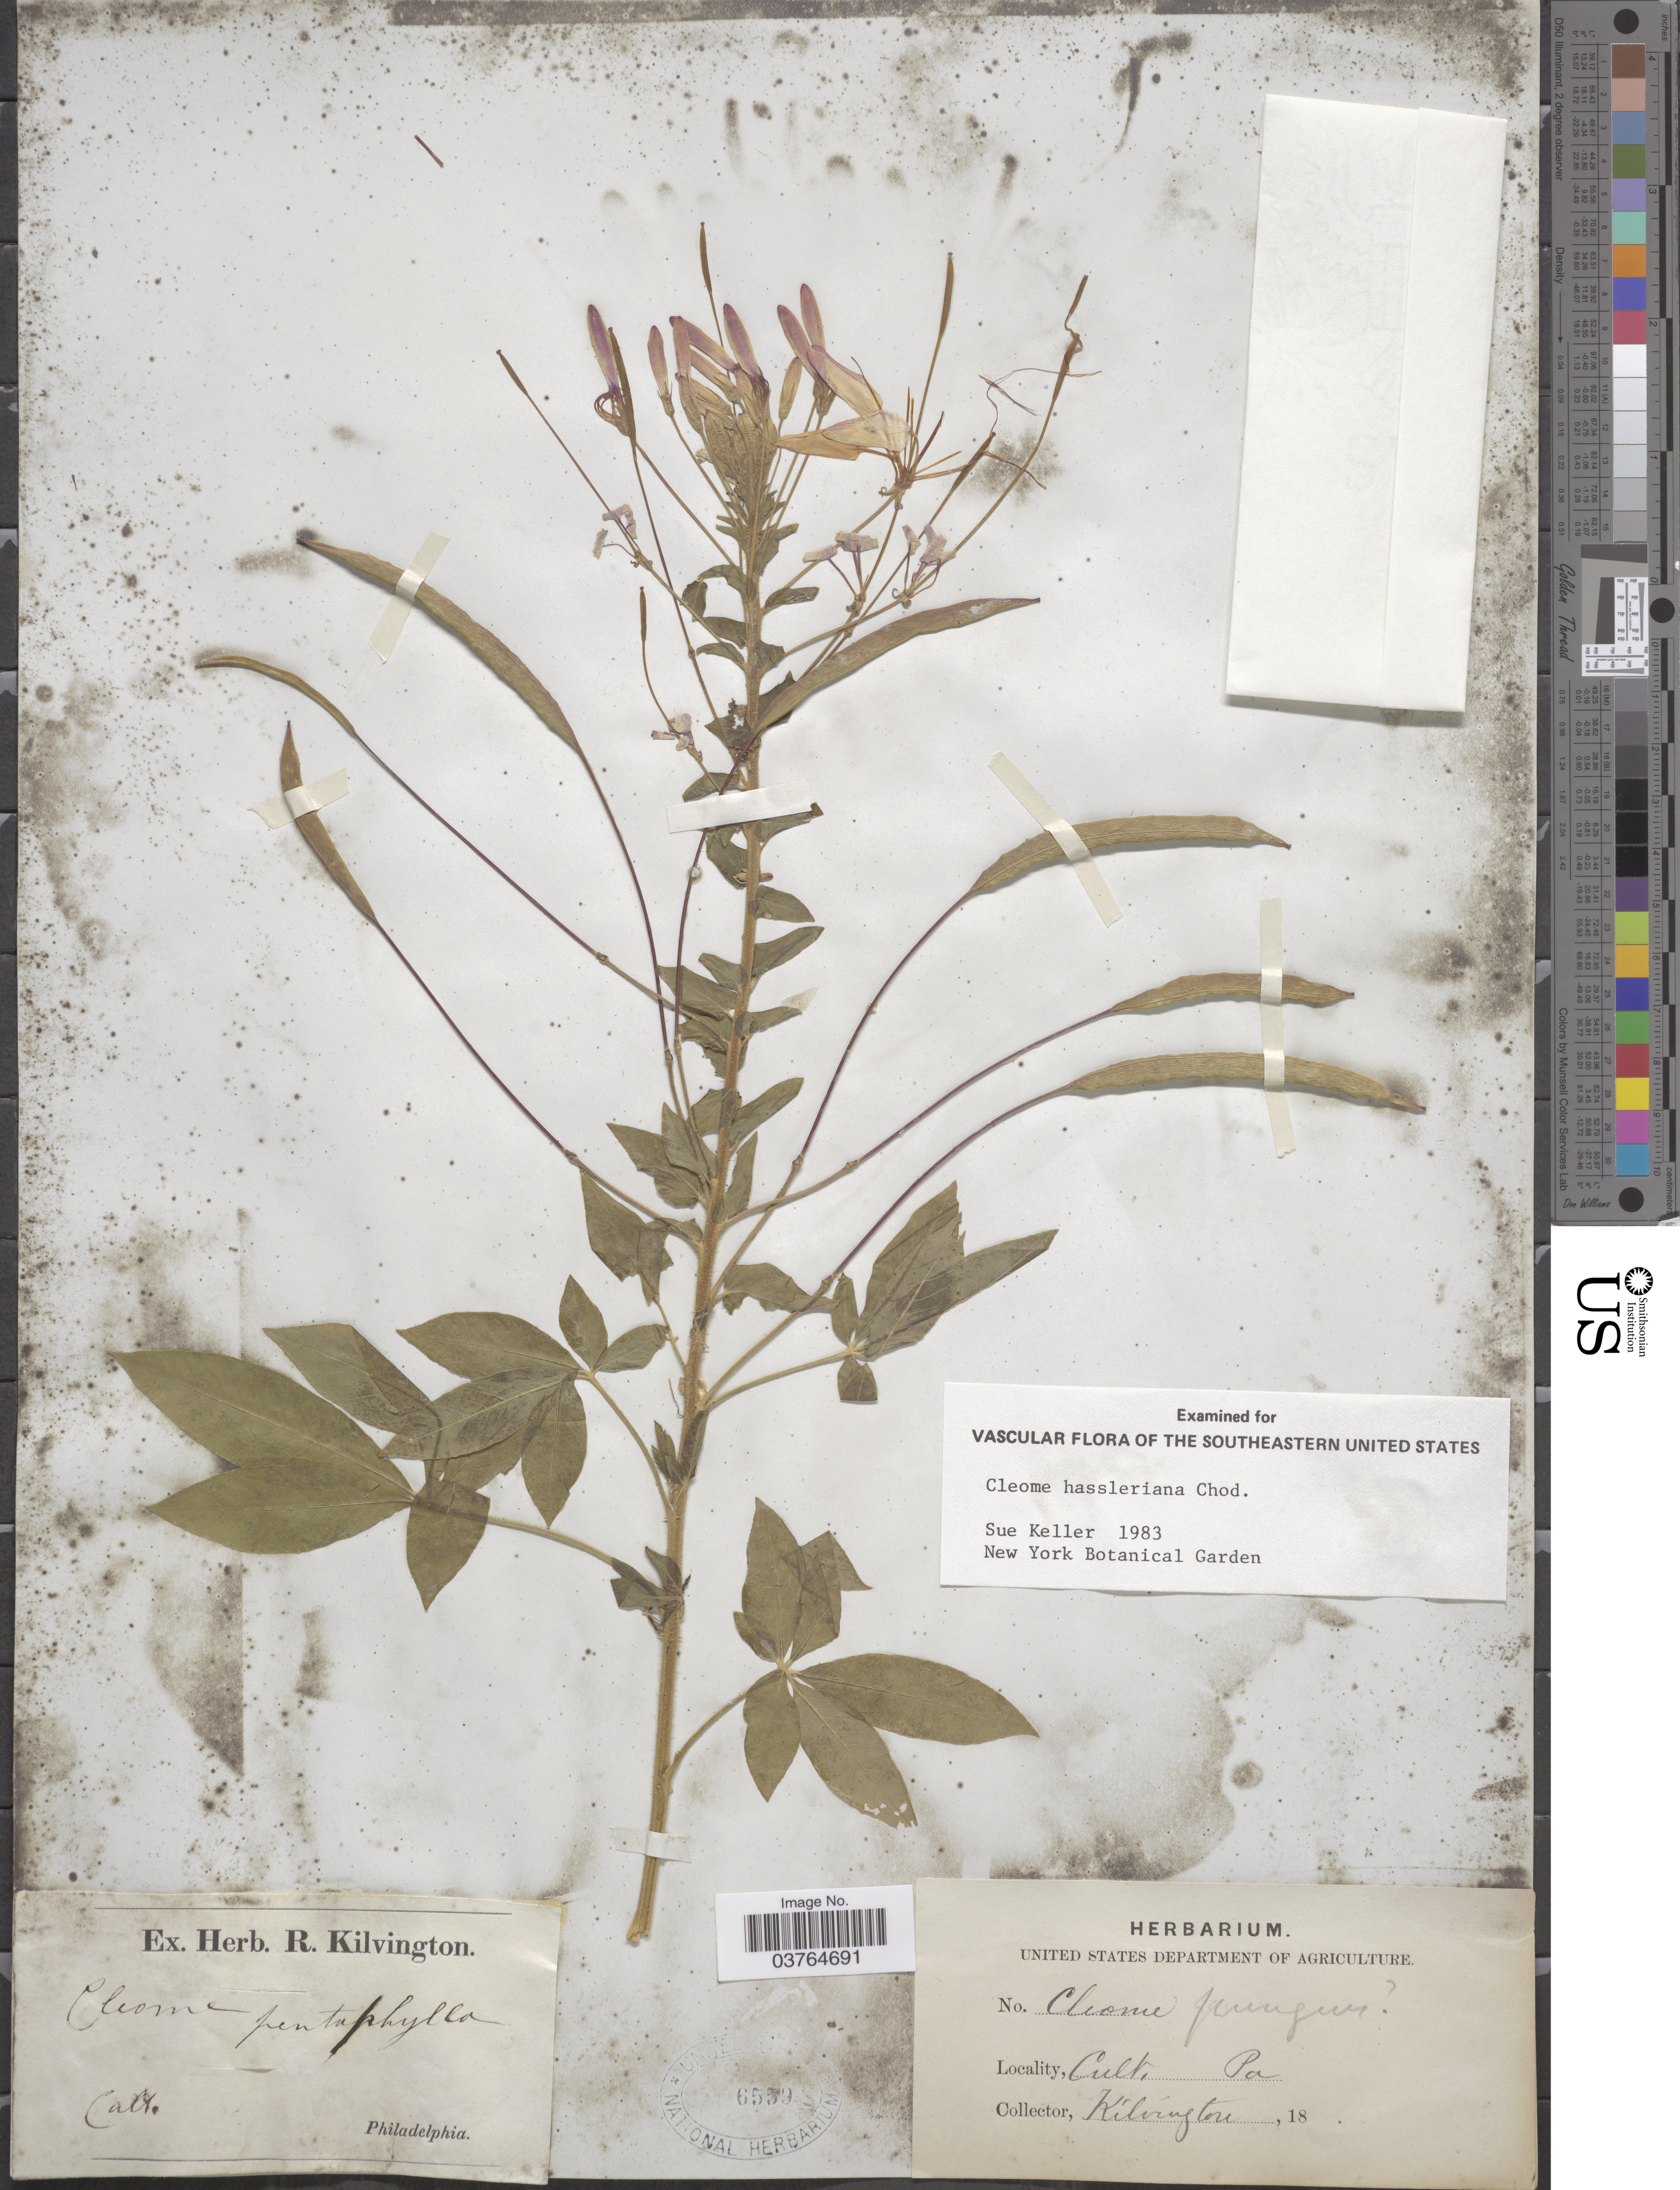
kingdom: Plantae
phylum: Tracheophyta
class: Magnoliopsida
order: Brassicales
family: Cleomaceae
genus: Tarenaya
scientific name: Tarenaya houtteana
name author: (Schltdl.) Soares Neto & Roalson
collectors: R. Kilvington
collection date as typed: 18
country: United States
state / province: Pennsylvania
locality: Cult. Philadelphia.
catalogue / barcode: US 6559